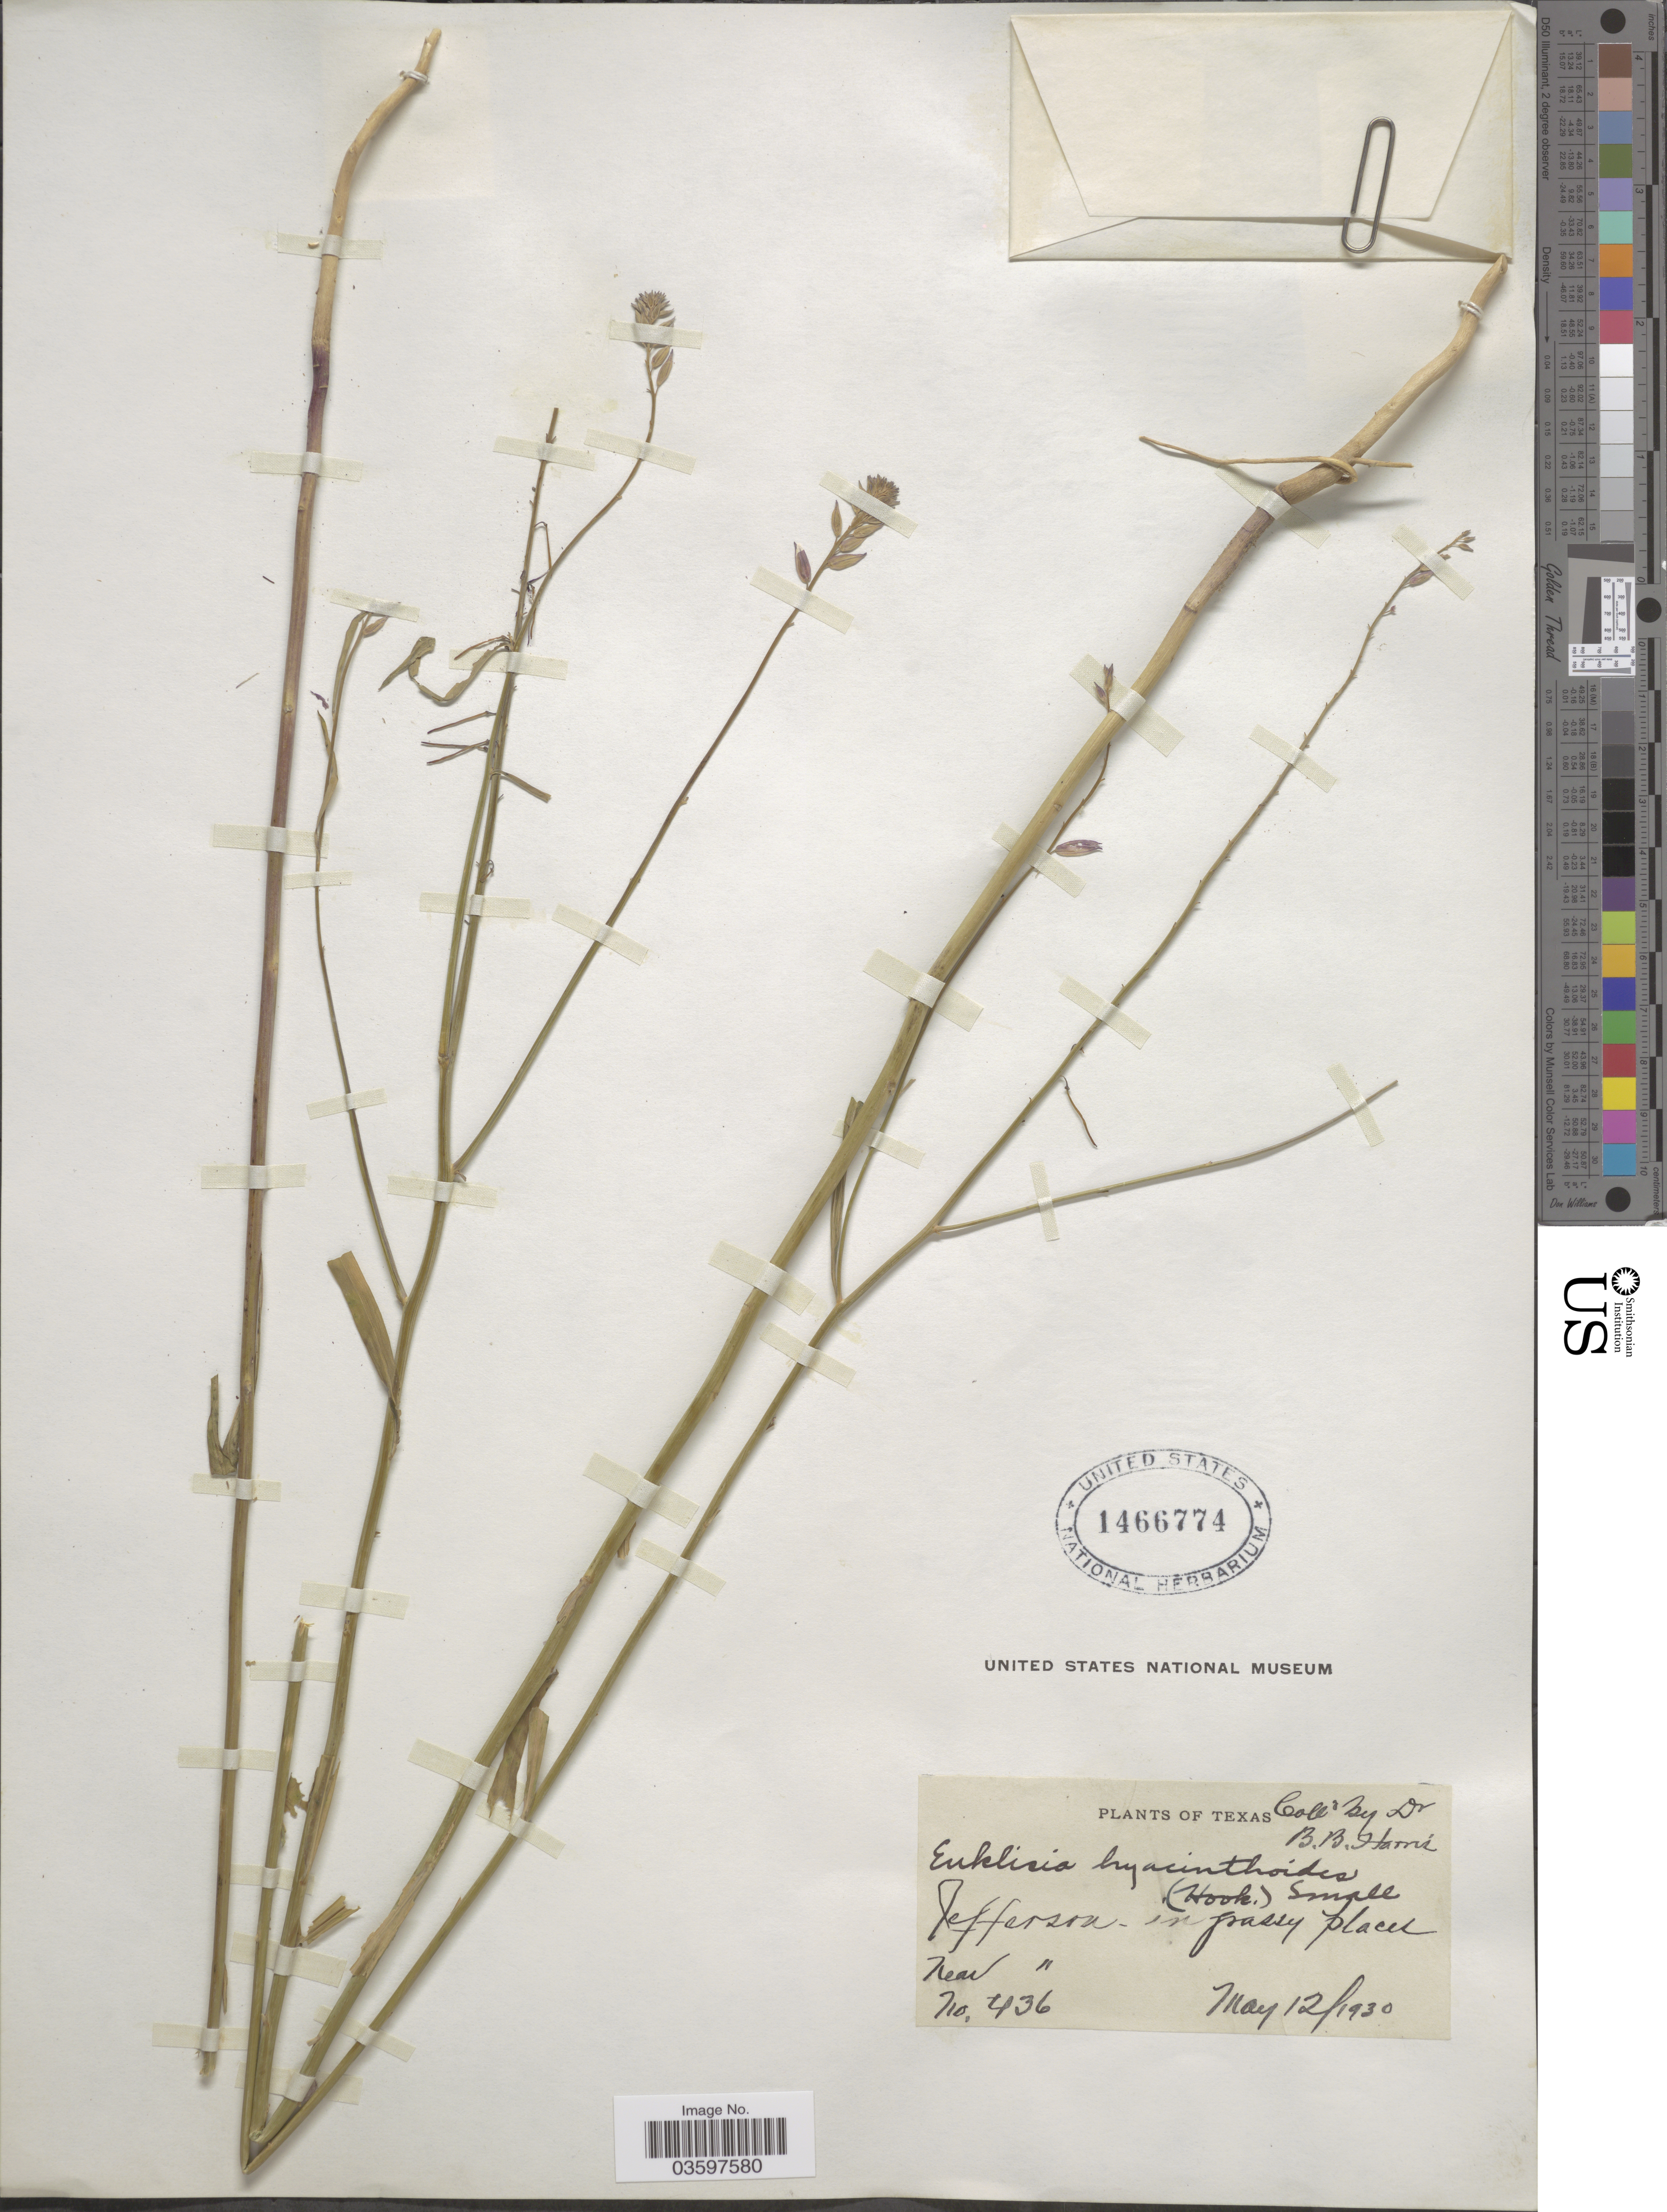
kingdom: Plantae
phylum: Tracheophyta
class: Magnoliopsida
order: Brassicales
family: Brassicaceae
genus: Streptanthus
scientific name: Streptanthus hyacinthoides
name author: Hook.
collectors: B. B. Harris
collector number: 436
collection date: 1930-05-12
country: United States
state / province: Texas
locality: Near Jefferson in grassy places.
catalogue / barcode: US 1466774